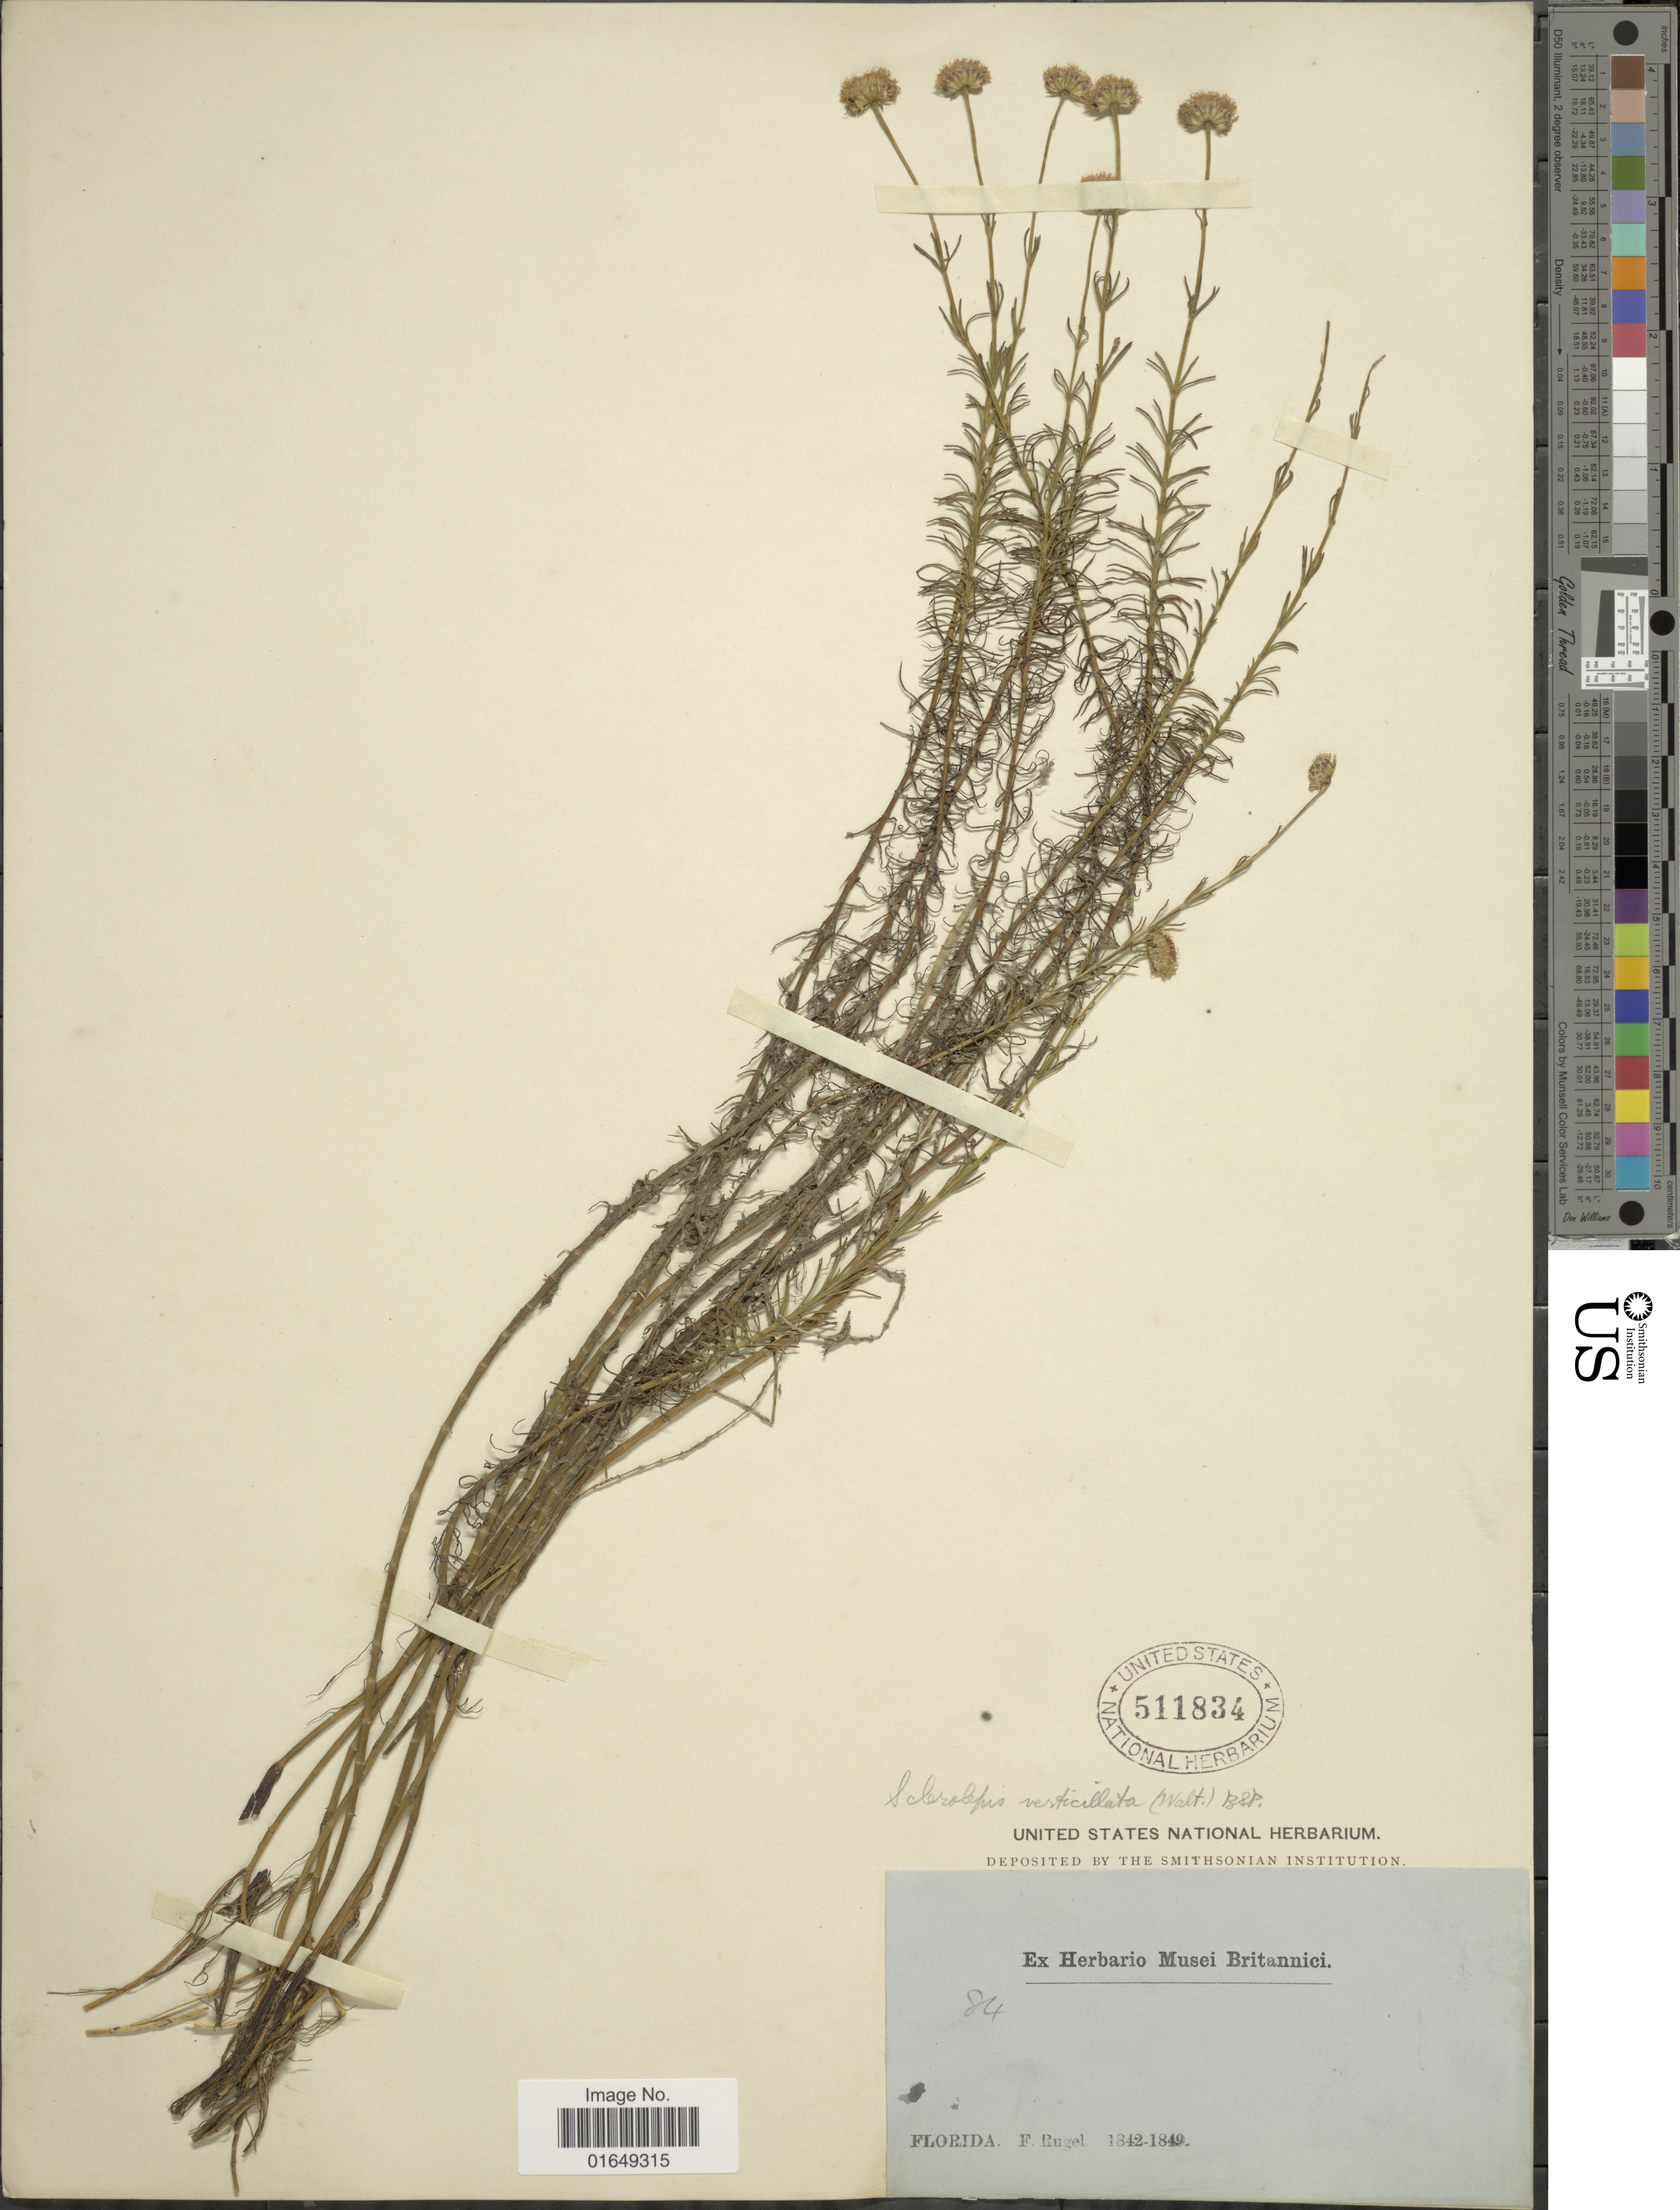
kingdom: Plantae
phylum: Tracheophyta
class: Magnoliopsida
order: Asterales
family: Asteraceae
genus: Sclerolepis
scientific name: Sclerolepis uniflora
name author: (Walter) Britton et al.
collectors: F. Rugel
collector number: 84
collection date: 1842/1849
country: United States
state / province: Florida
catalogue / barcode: US 511834